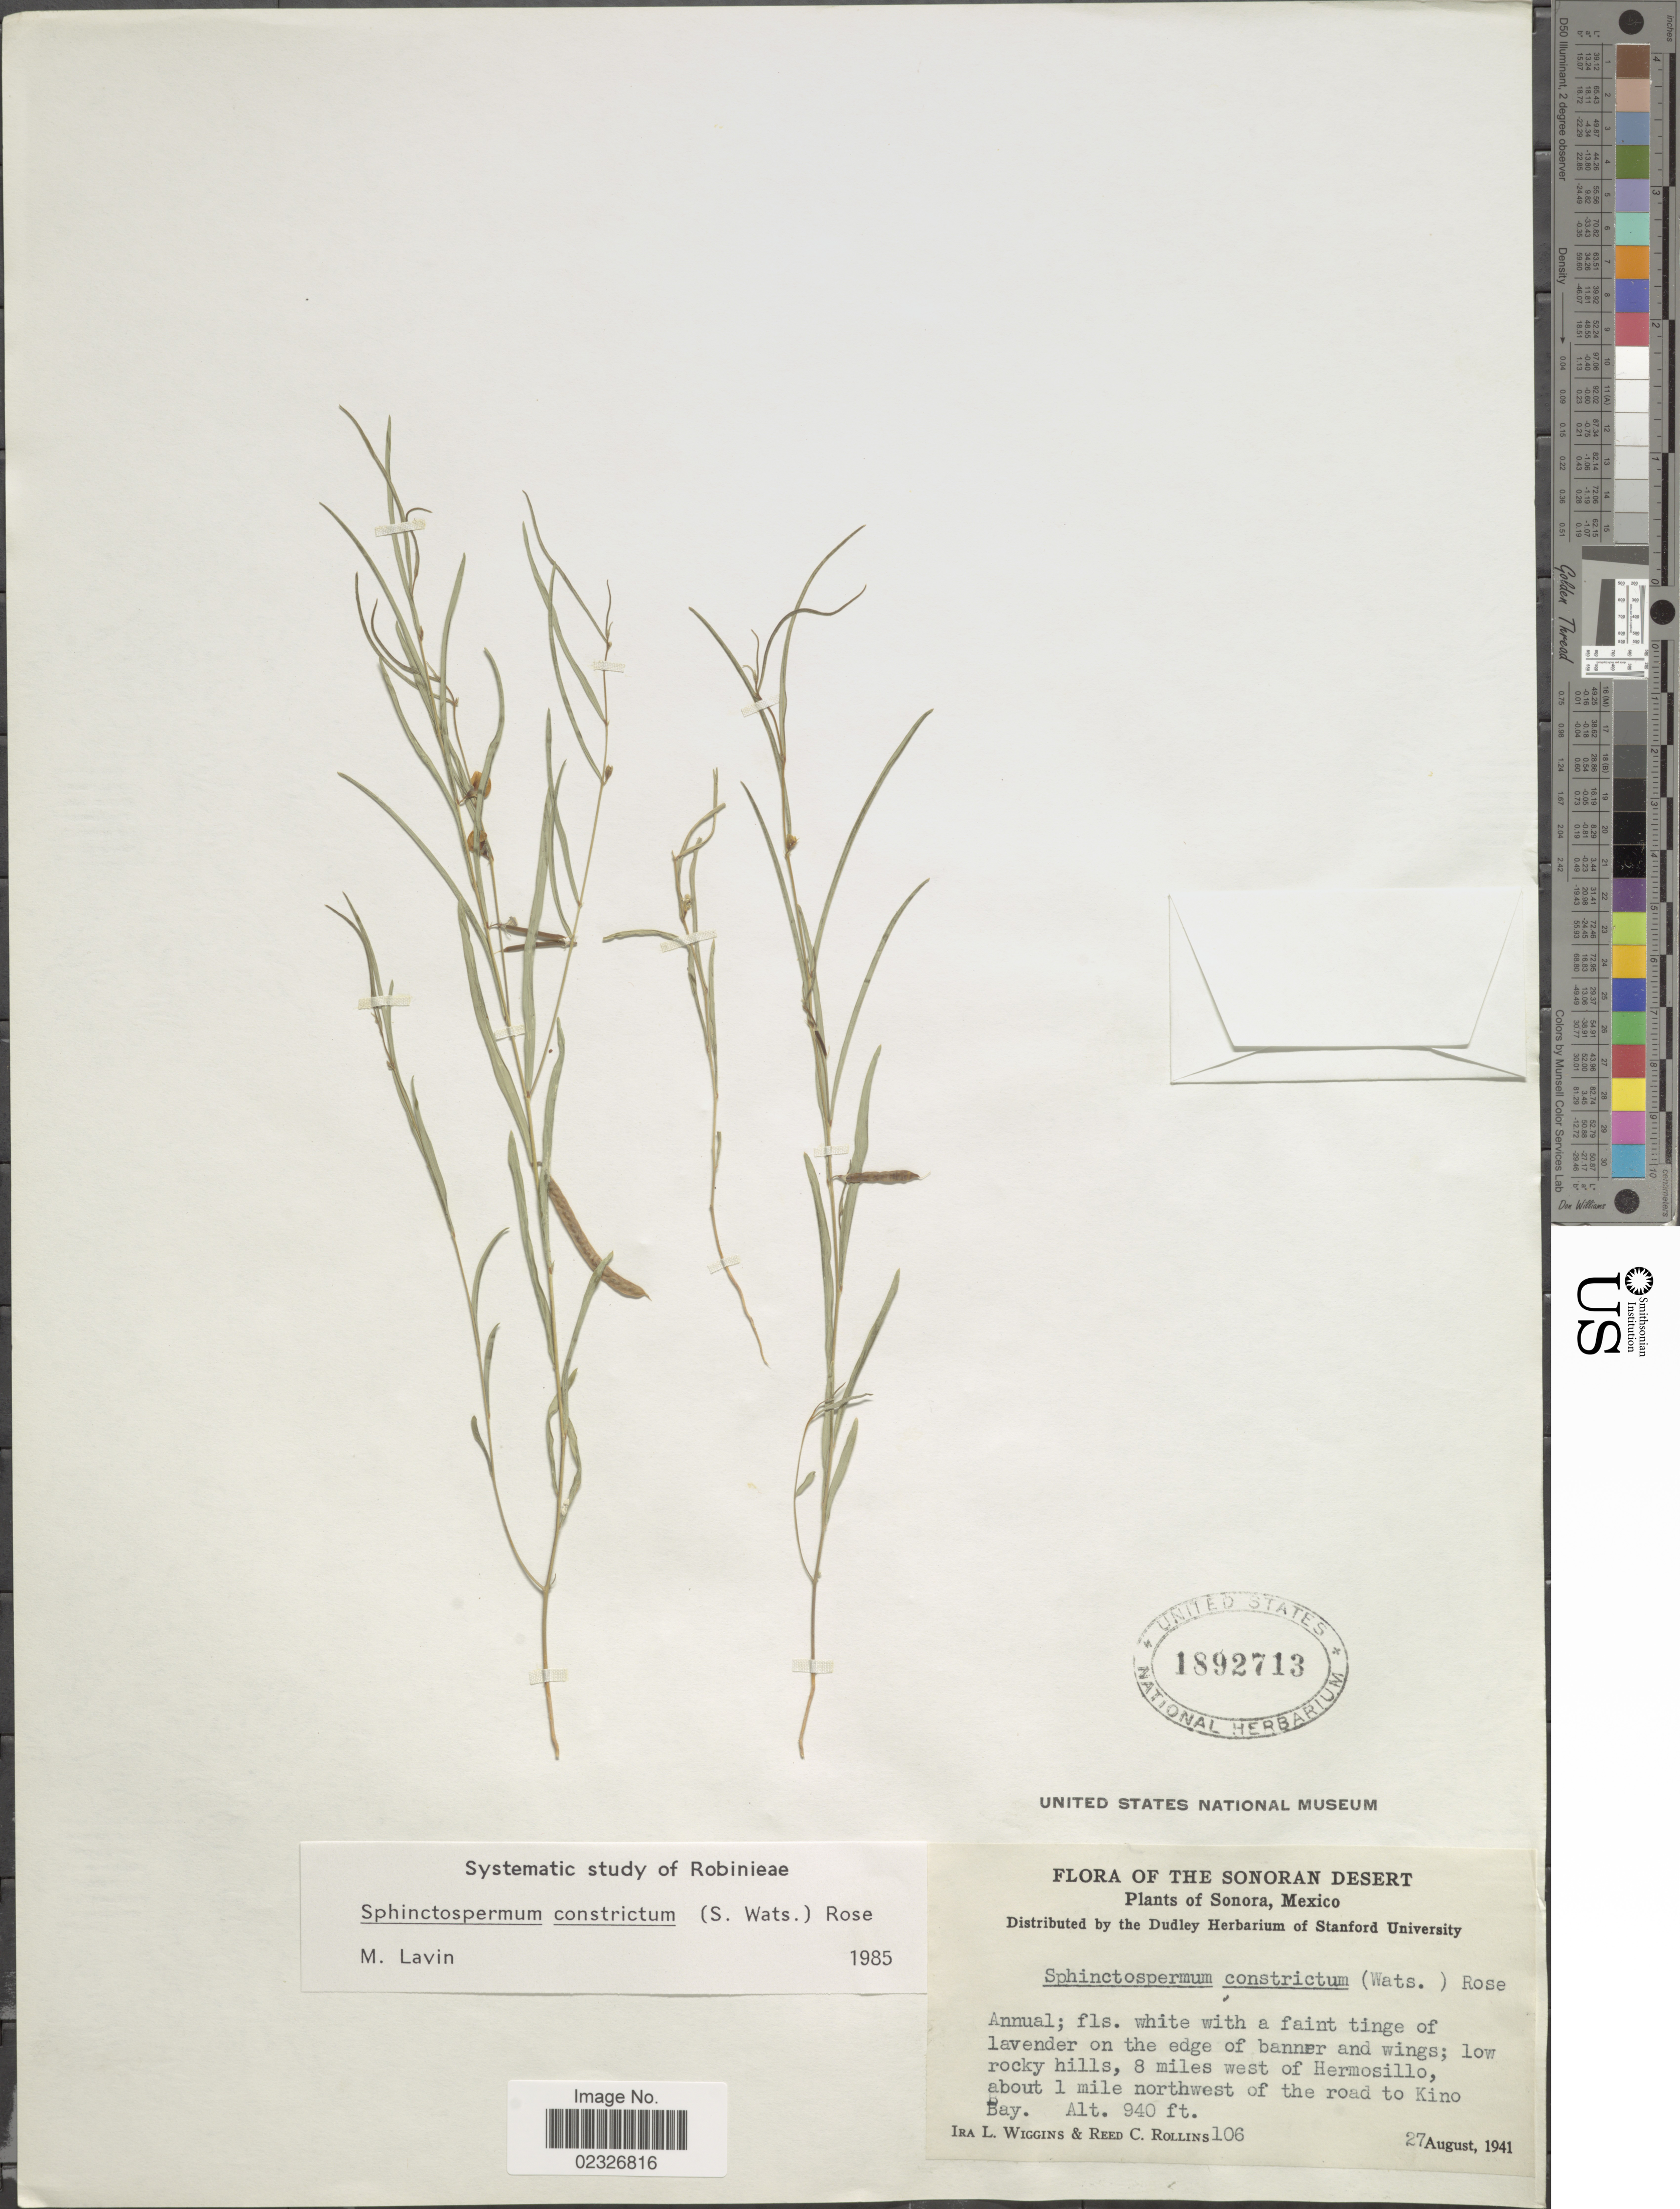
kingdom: Plantae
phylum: Tracheophyta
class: Magnoliopsida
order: Fabales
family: Fabaceae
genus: Sphinctospermum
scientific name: Sphinctospermum constrictum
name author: (S. Watson) Rose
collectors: I. L. Wiggins & R. C. Rollins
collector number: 106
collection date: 1941-08-27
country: Mexico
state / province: Sonora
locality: Low rocky hills, 8 miles west of Hermosillo, about 1 mile northwest of the road to Kino Bay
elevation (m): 287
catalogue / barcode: US 1892713